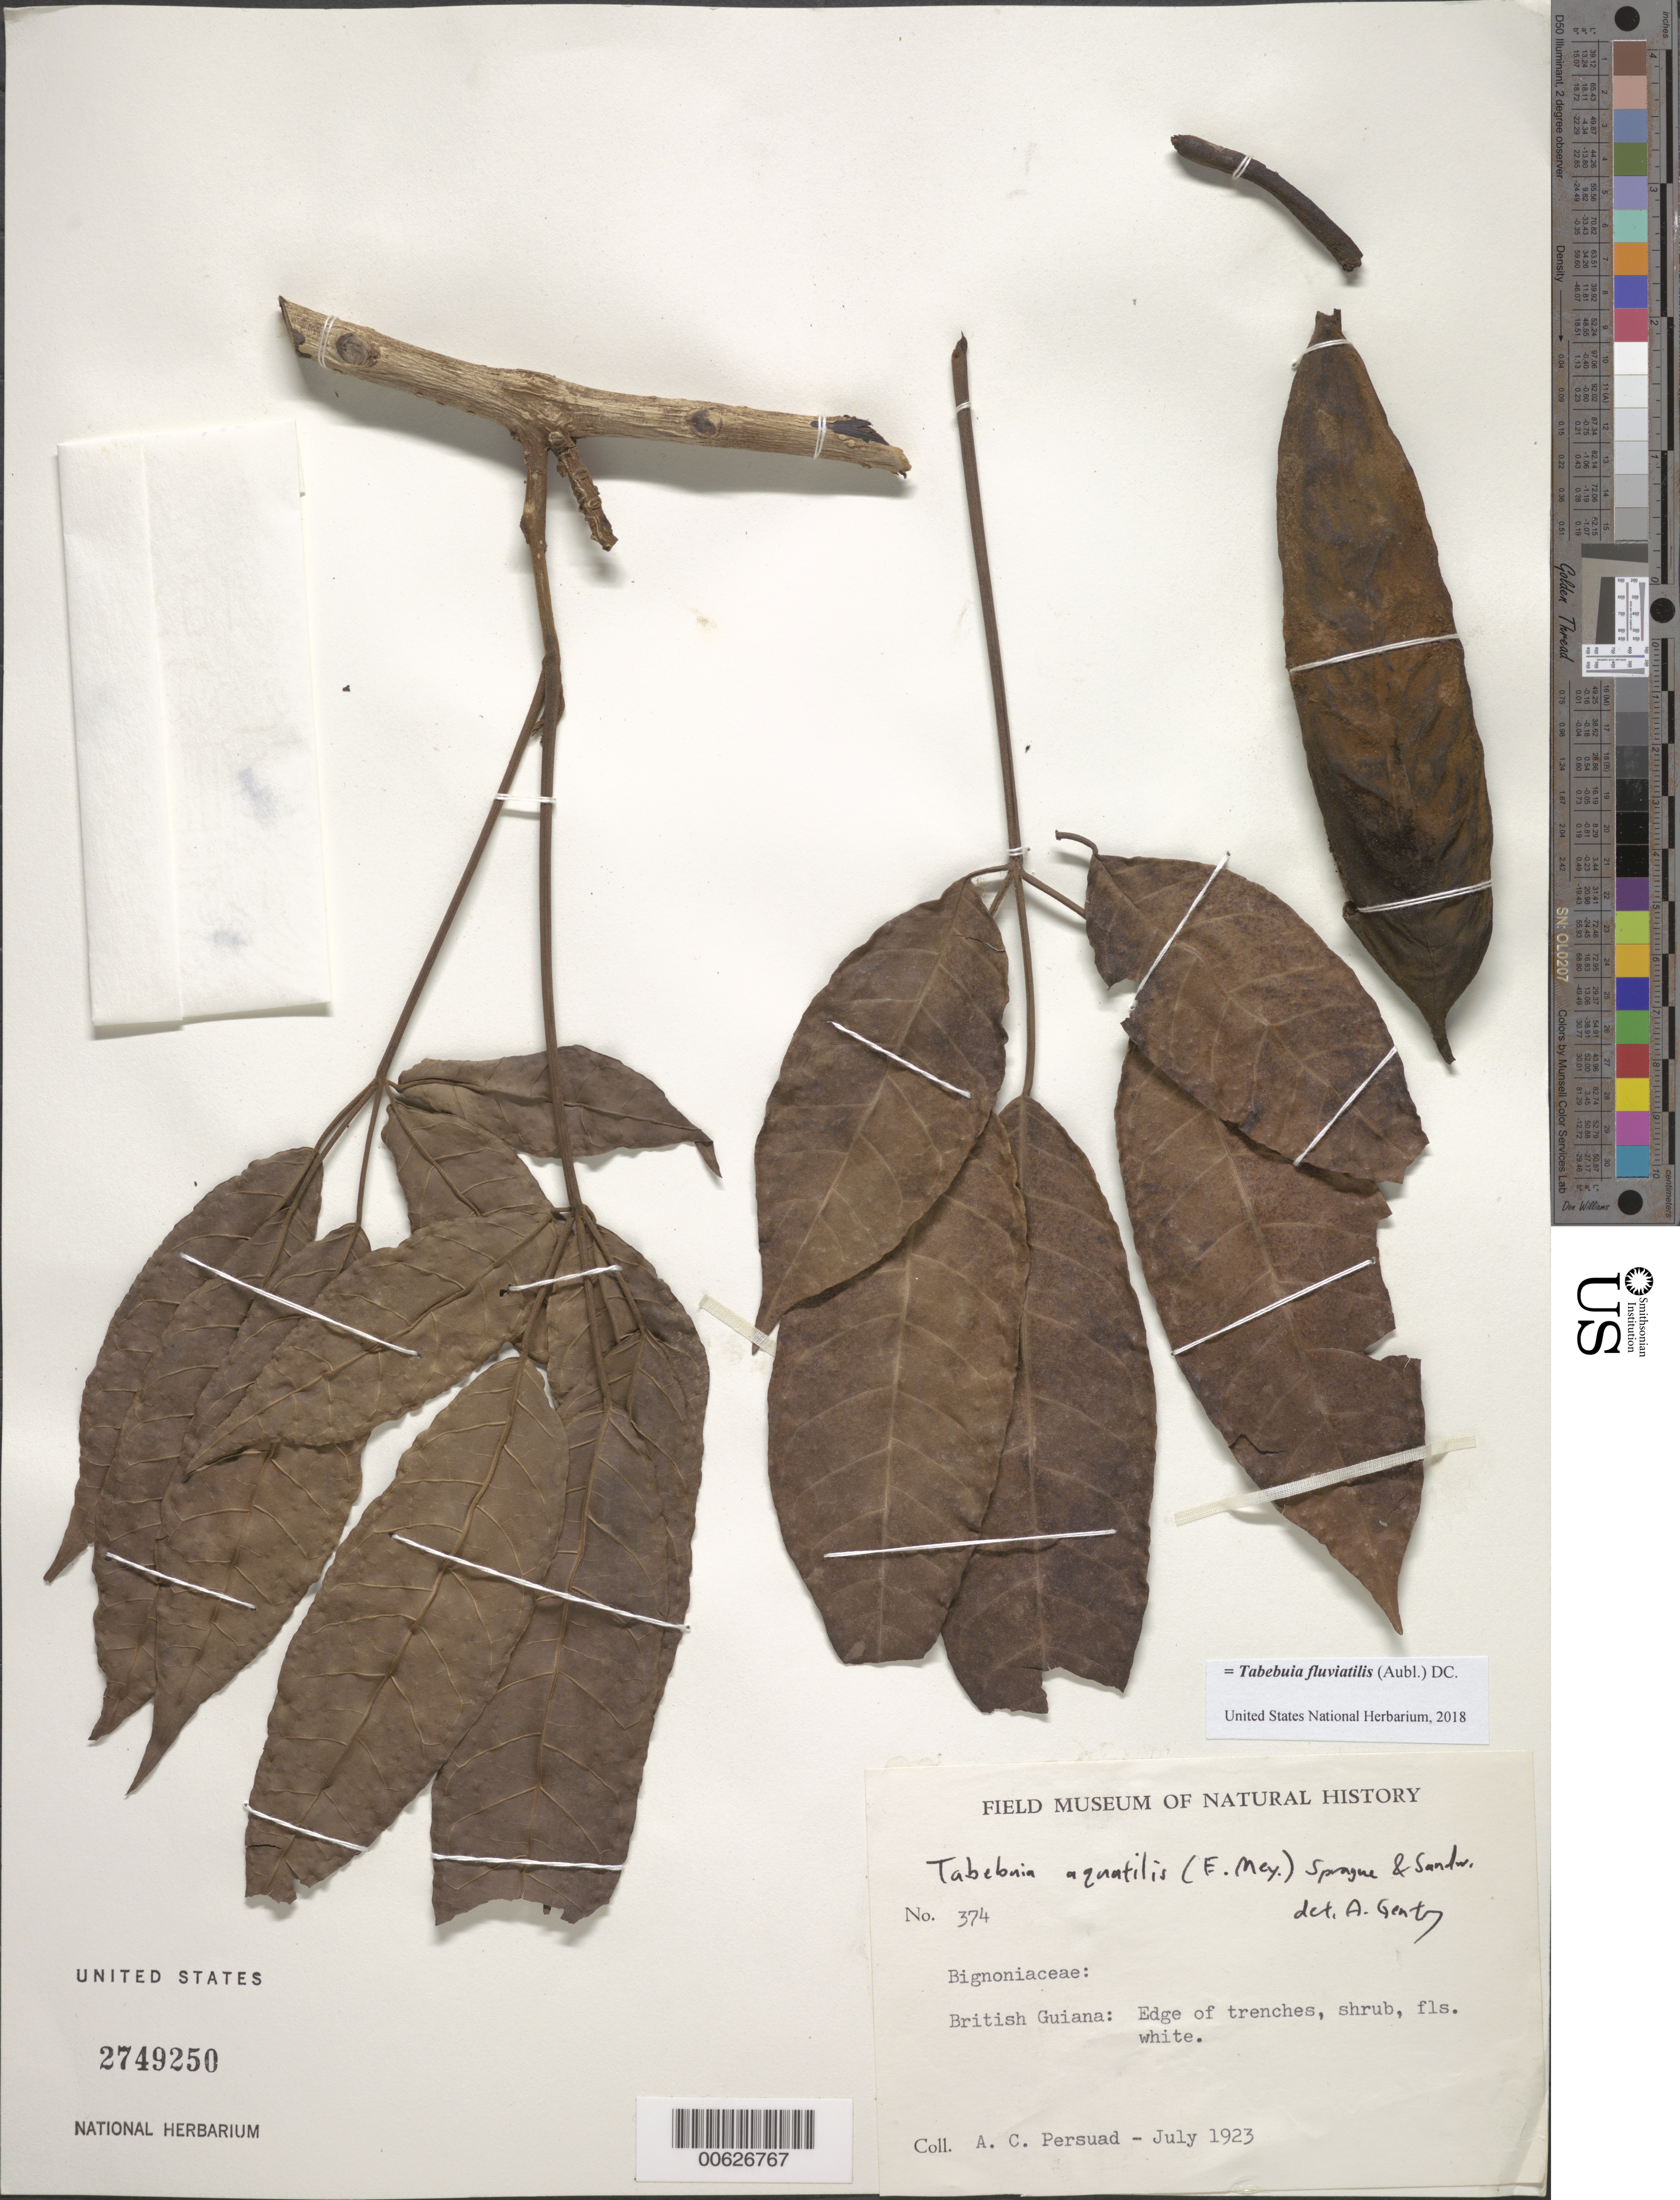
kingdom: Plantae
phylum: Tracheophyta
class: Magnoliopsida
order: Lamiales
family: Bignoniaceae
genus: Tabebuia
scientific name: Tabebuia fluviatilis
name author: (Aubl.) DC.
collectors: A. Persaud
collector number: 374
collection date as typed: Jul-23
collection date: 1923-07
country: Guyana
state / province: Demerara-Mahaica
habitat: Edge of trenches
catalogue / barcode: US 2749250